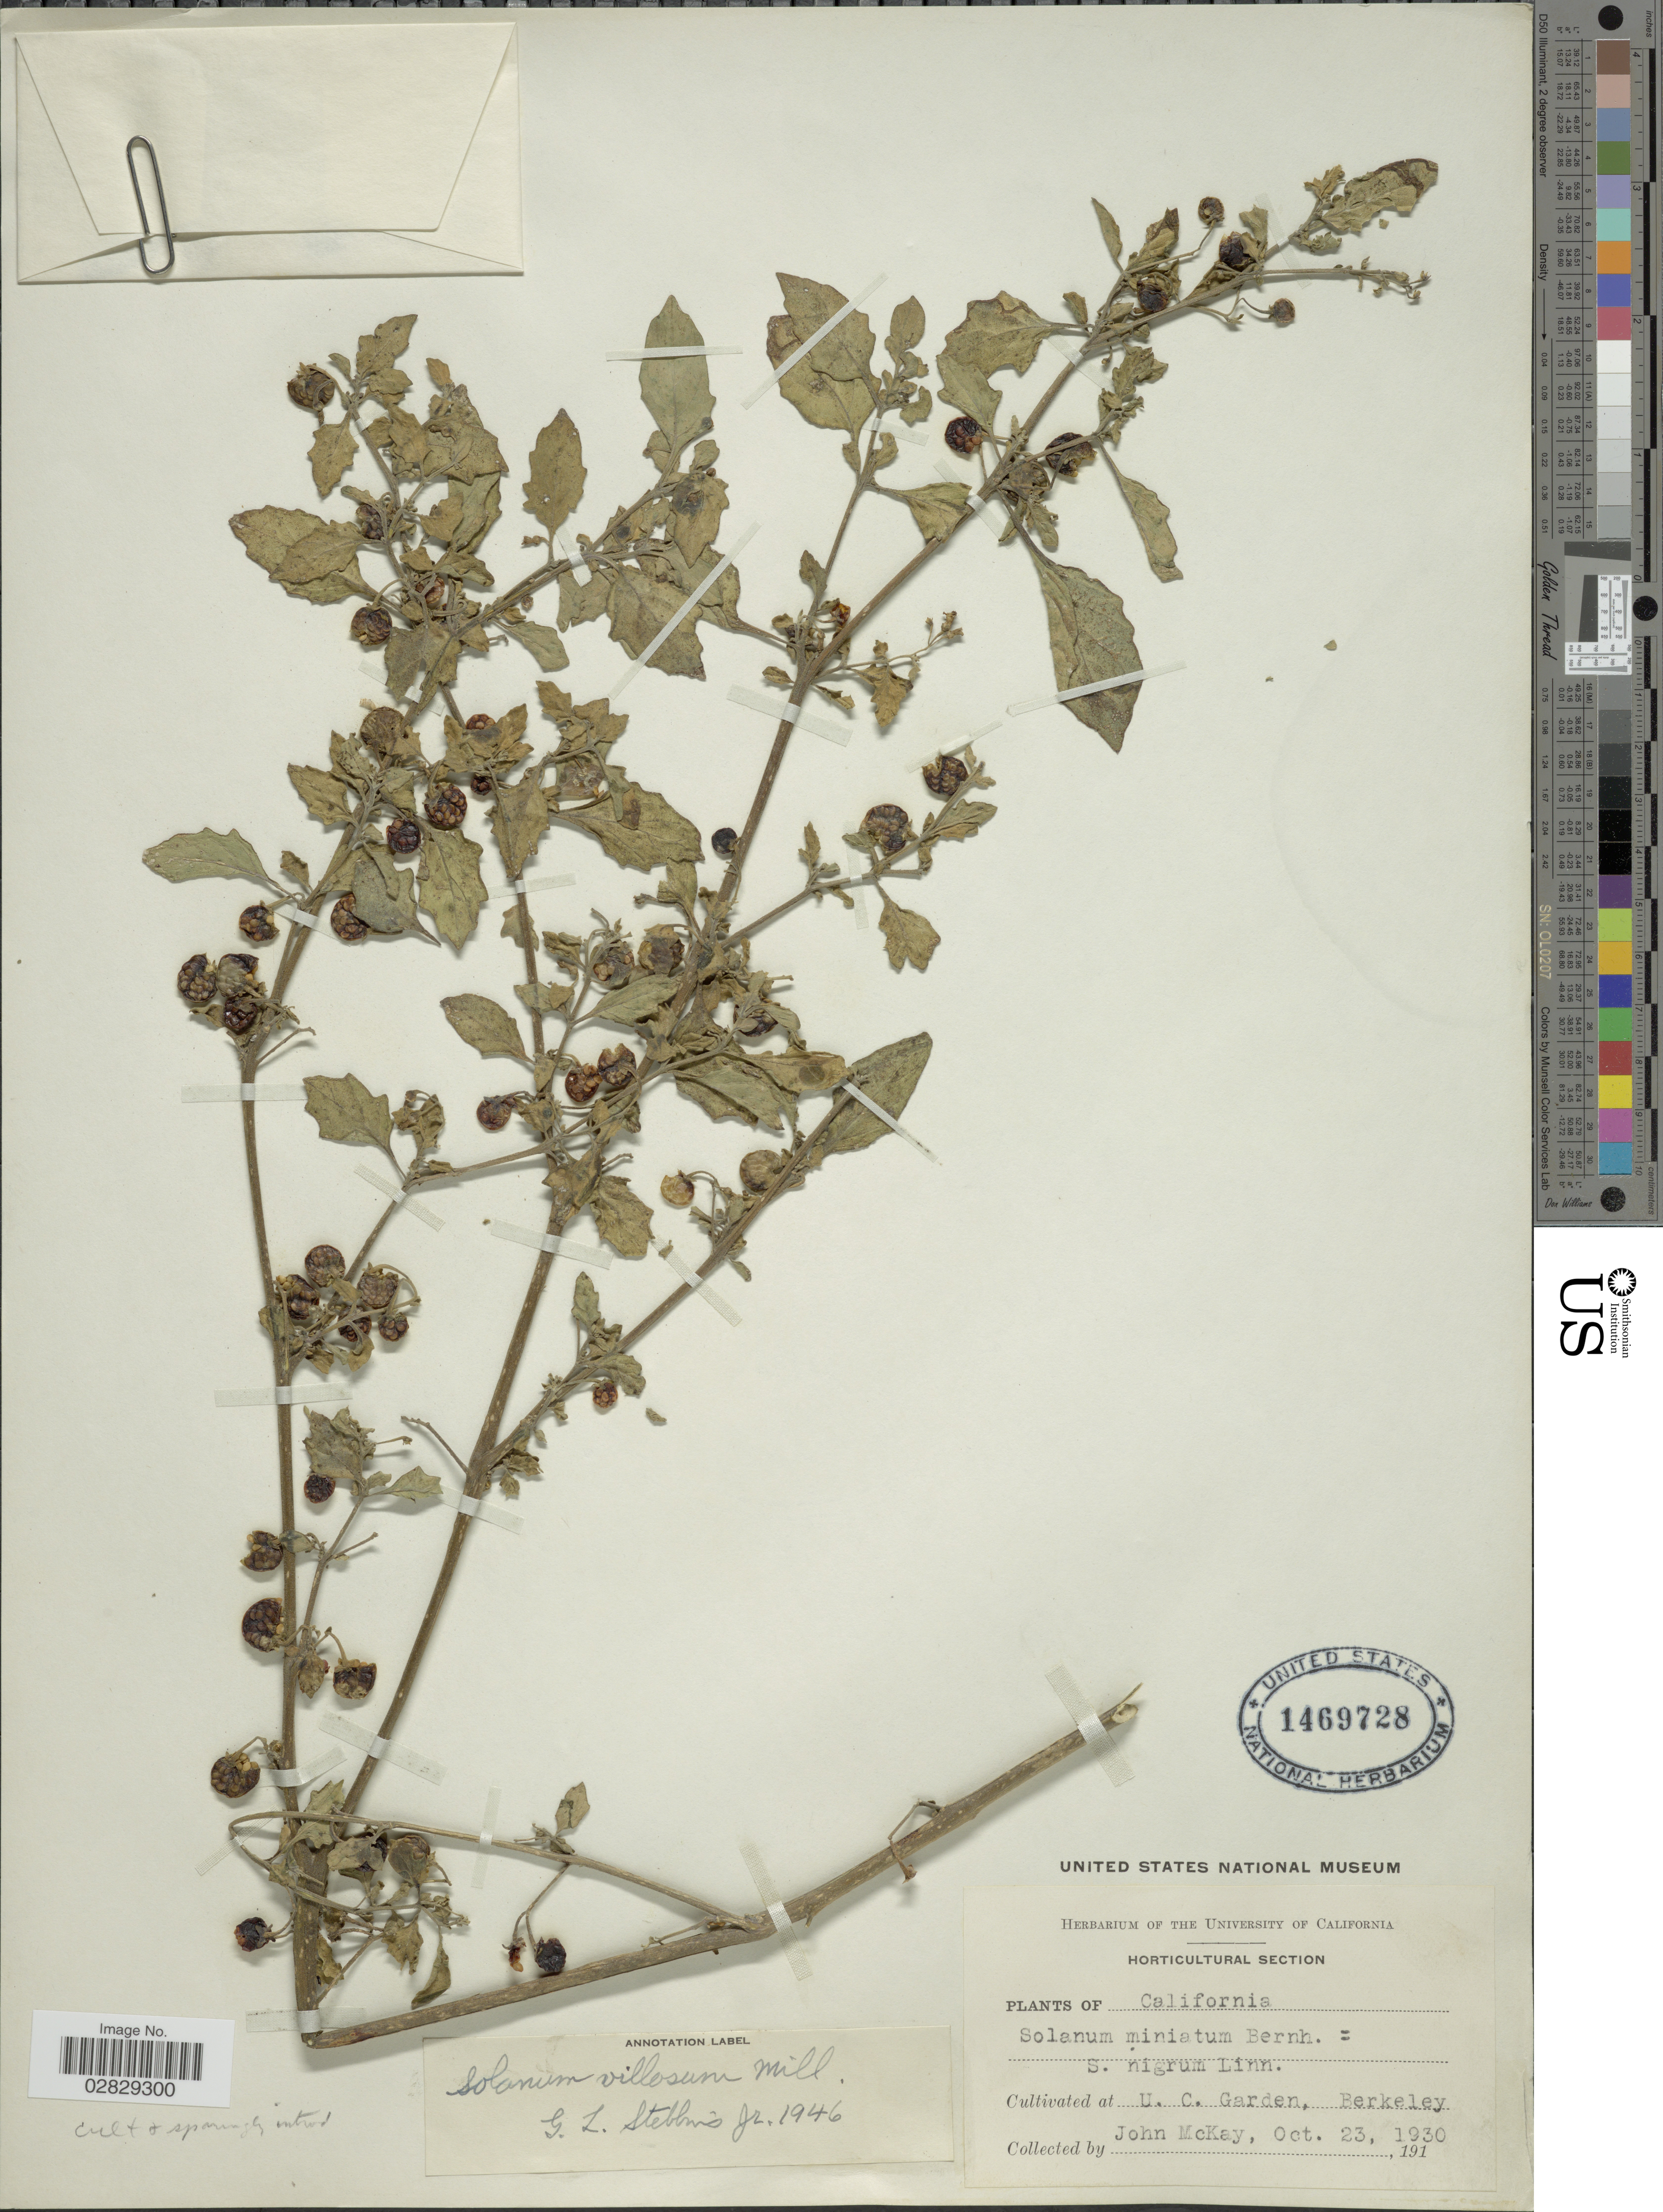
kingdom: Plantae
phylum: Tracheophyta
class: Magnoliopsida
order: Solanales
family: Solanaceae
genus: Solanum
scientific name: Solanum villosum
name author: Mill.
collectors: J. McKay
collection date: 1930-10-23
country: United States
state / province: California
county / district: Alameda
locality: U. C. Garden, Berkeley.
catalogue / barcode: US 1469728